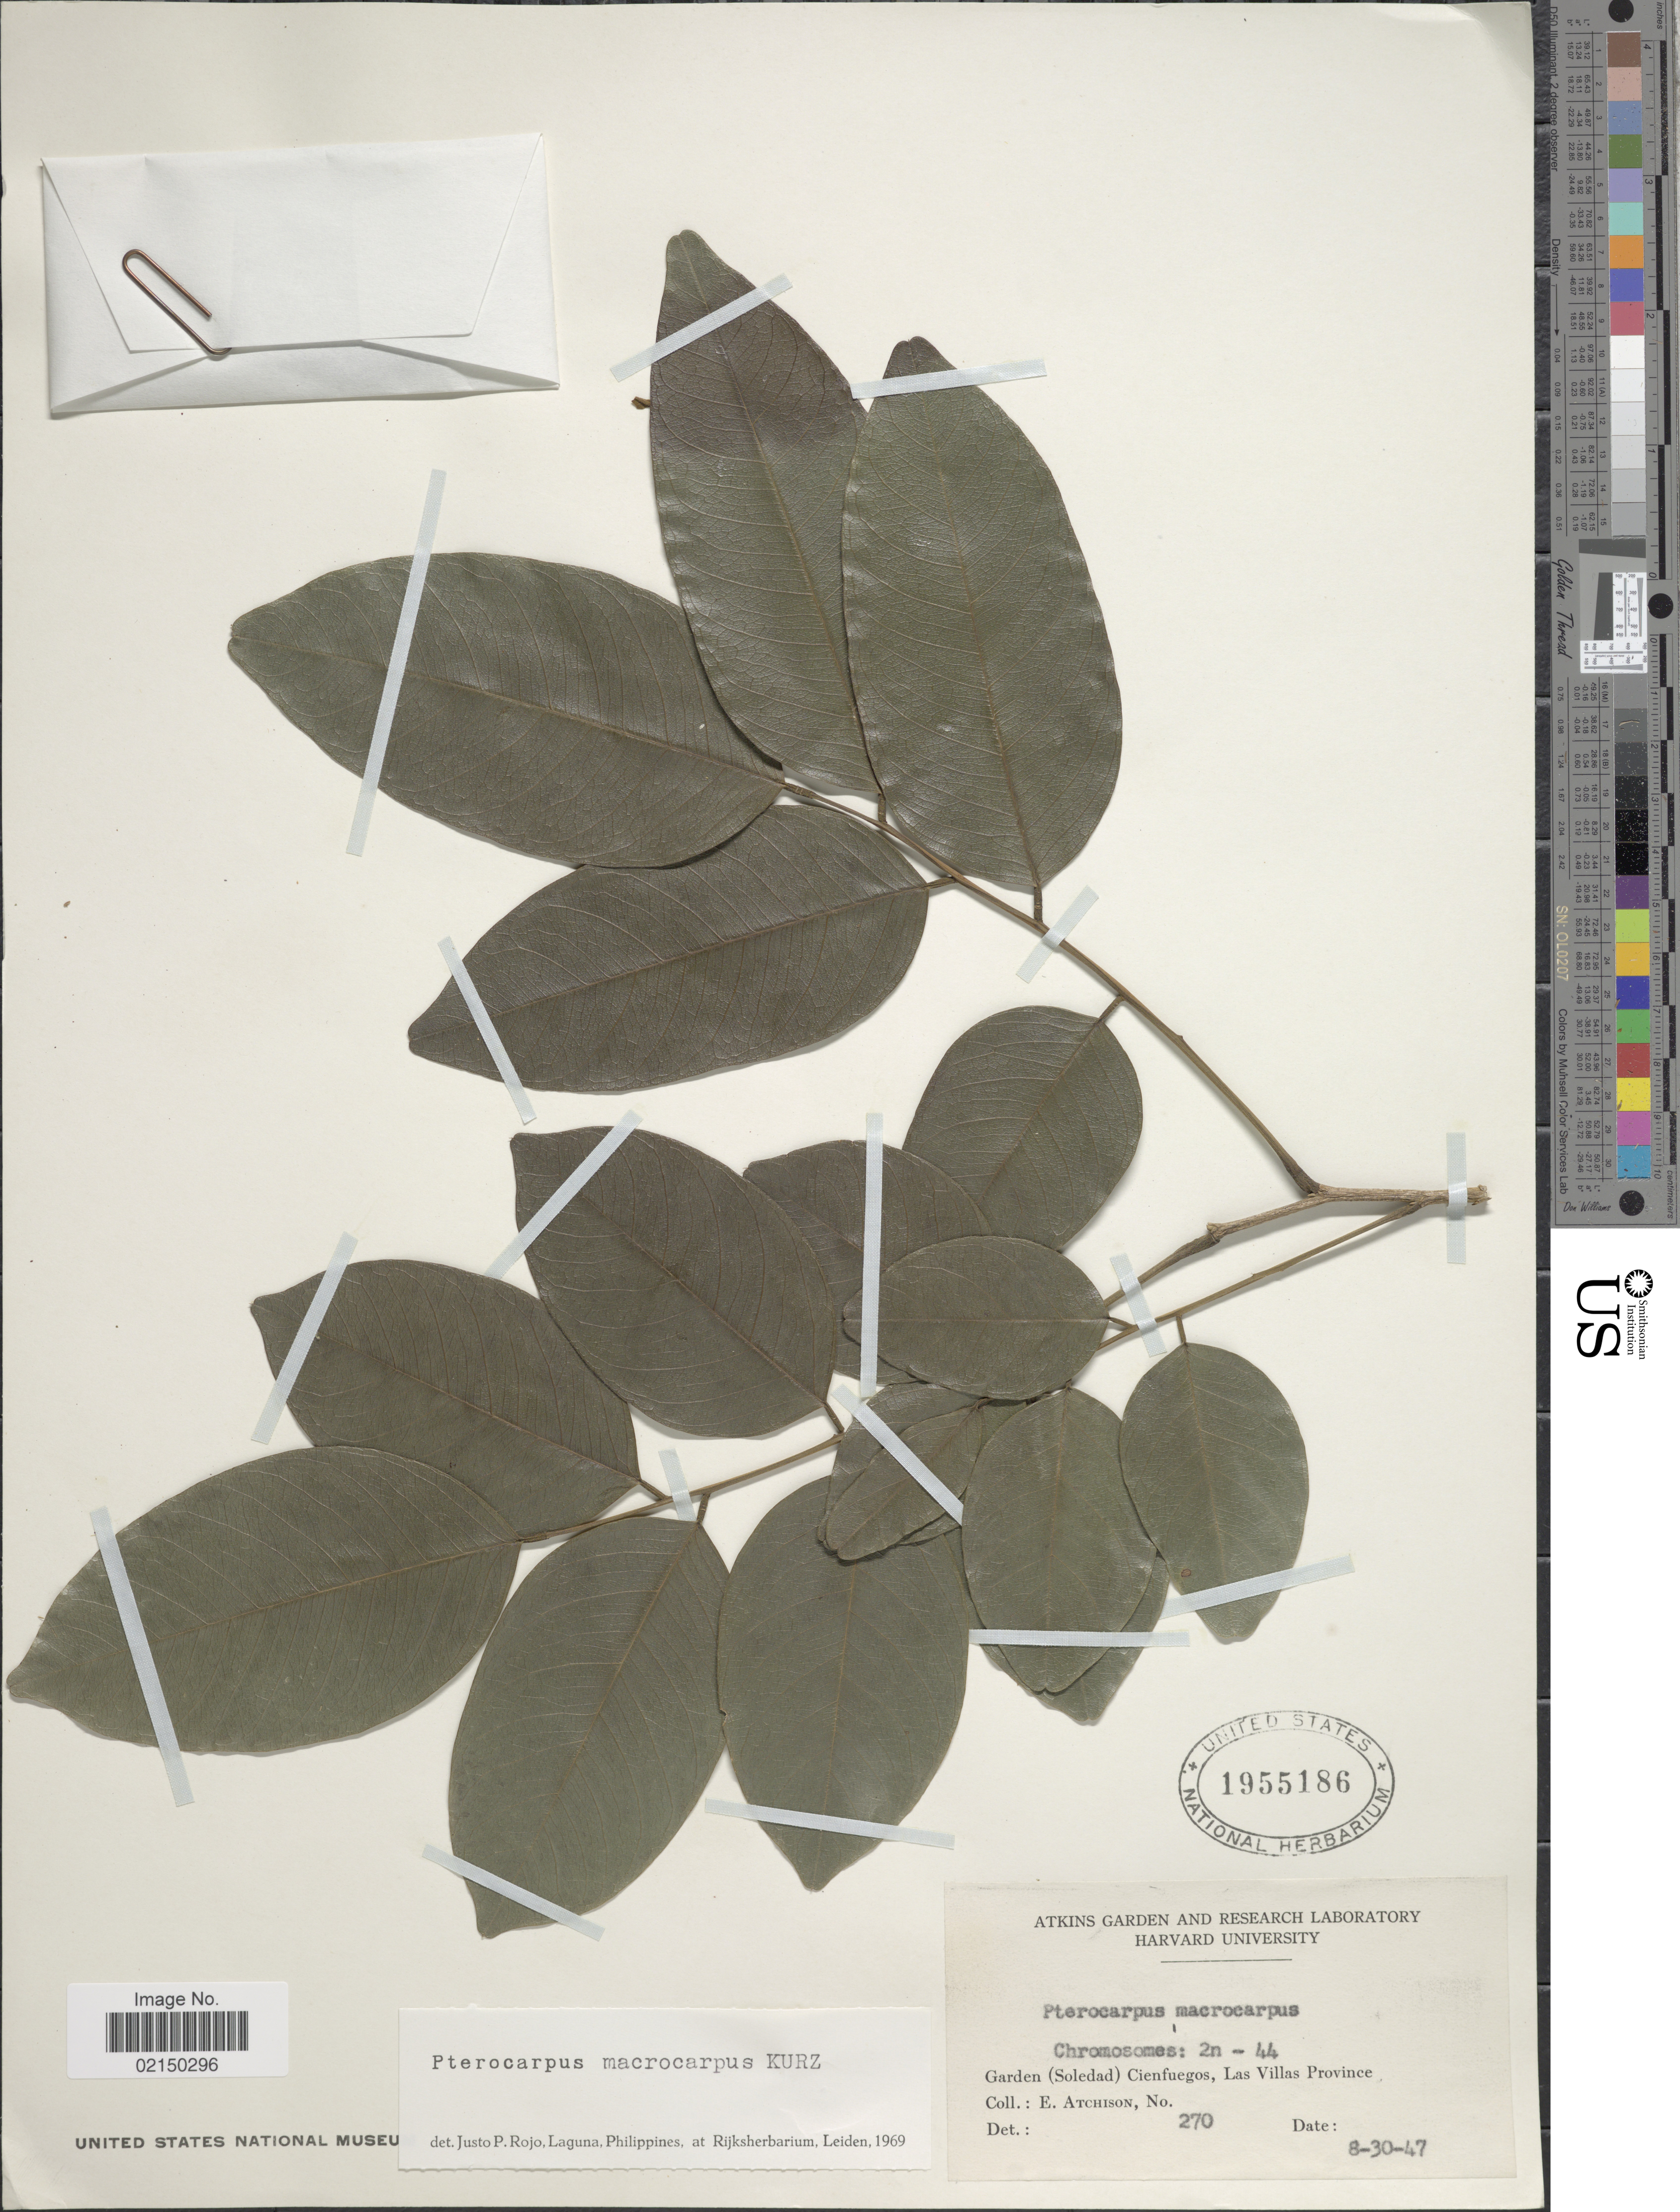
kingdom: Plantae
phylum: Tracheophyta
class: Magnoliopsida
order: Fabales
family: Fabaceae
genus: Pterocarpus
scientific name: Pterocarpus macrocarpus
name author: Kurz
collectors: E. Atchison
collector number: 270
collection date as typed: Transcribed d/m/y: 30/8/47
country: Cuba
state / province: Las Villas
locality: Garden (Soledad) Cienfuegos.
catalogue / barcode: US 1955186